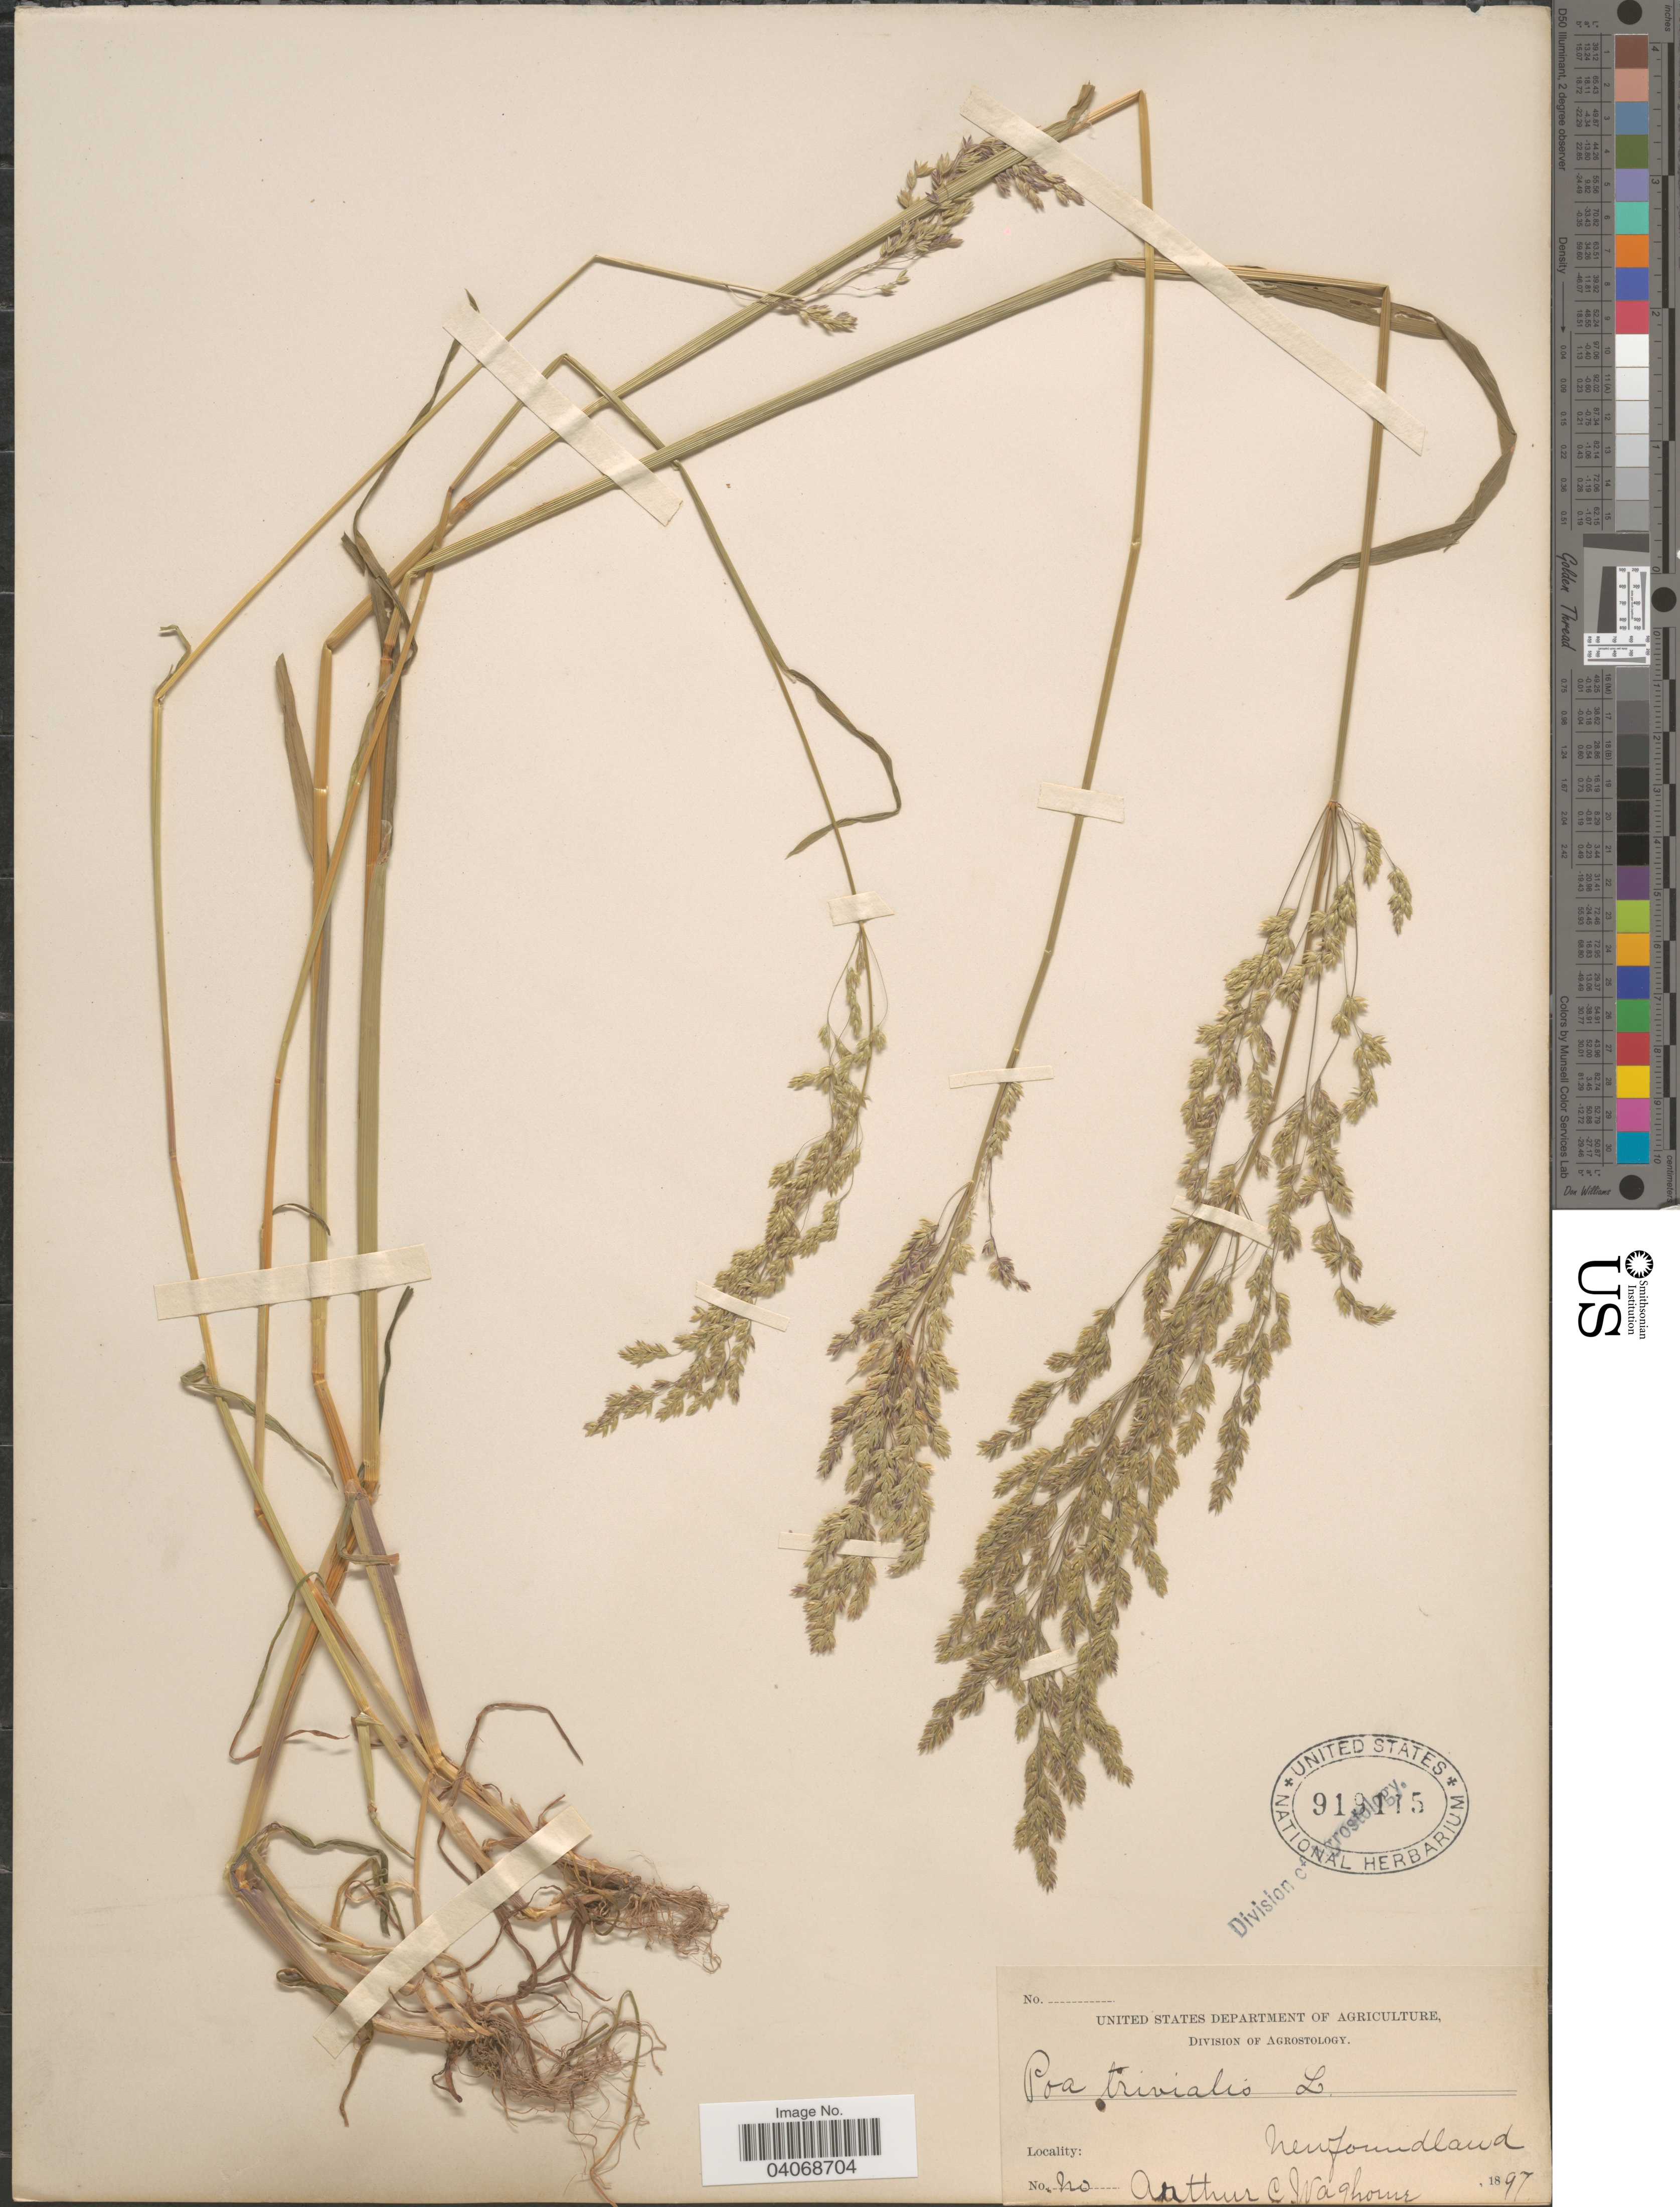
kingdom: Plantae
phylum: Tracheophyta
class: Liliopsida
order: Poales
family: Poaceae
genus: Poa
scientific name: Poa trivialis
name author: L.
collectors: A. Waghorne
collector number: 20*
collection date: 1897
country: Canada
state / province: Newfoundland and Labrador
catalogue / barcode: US 919115